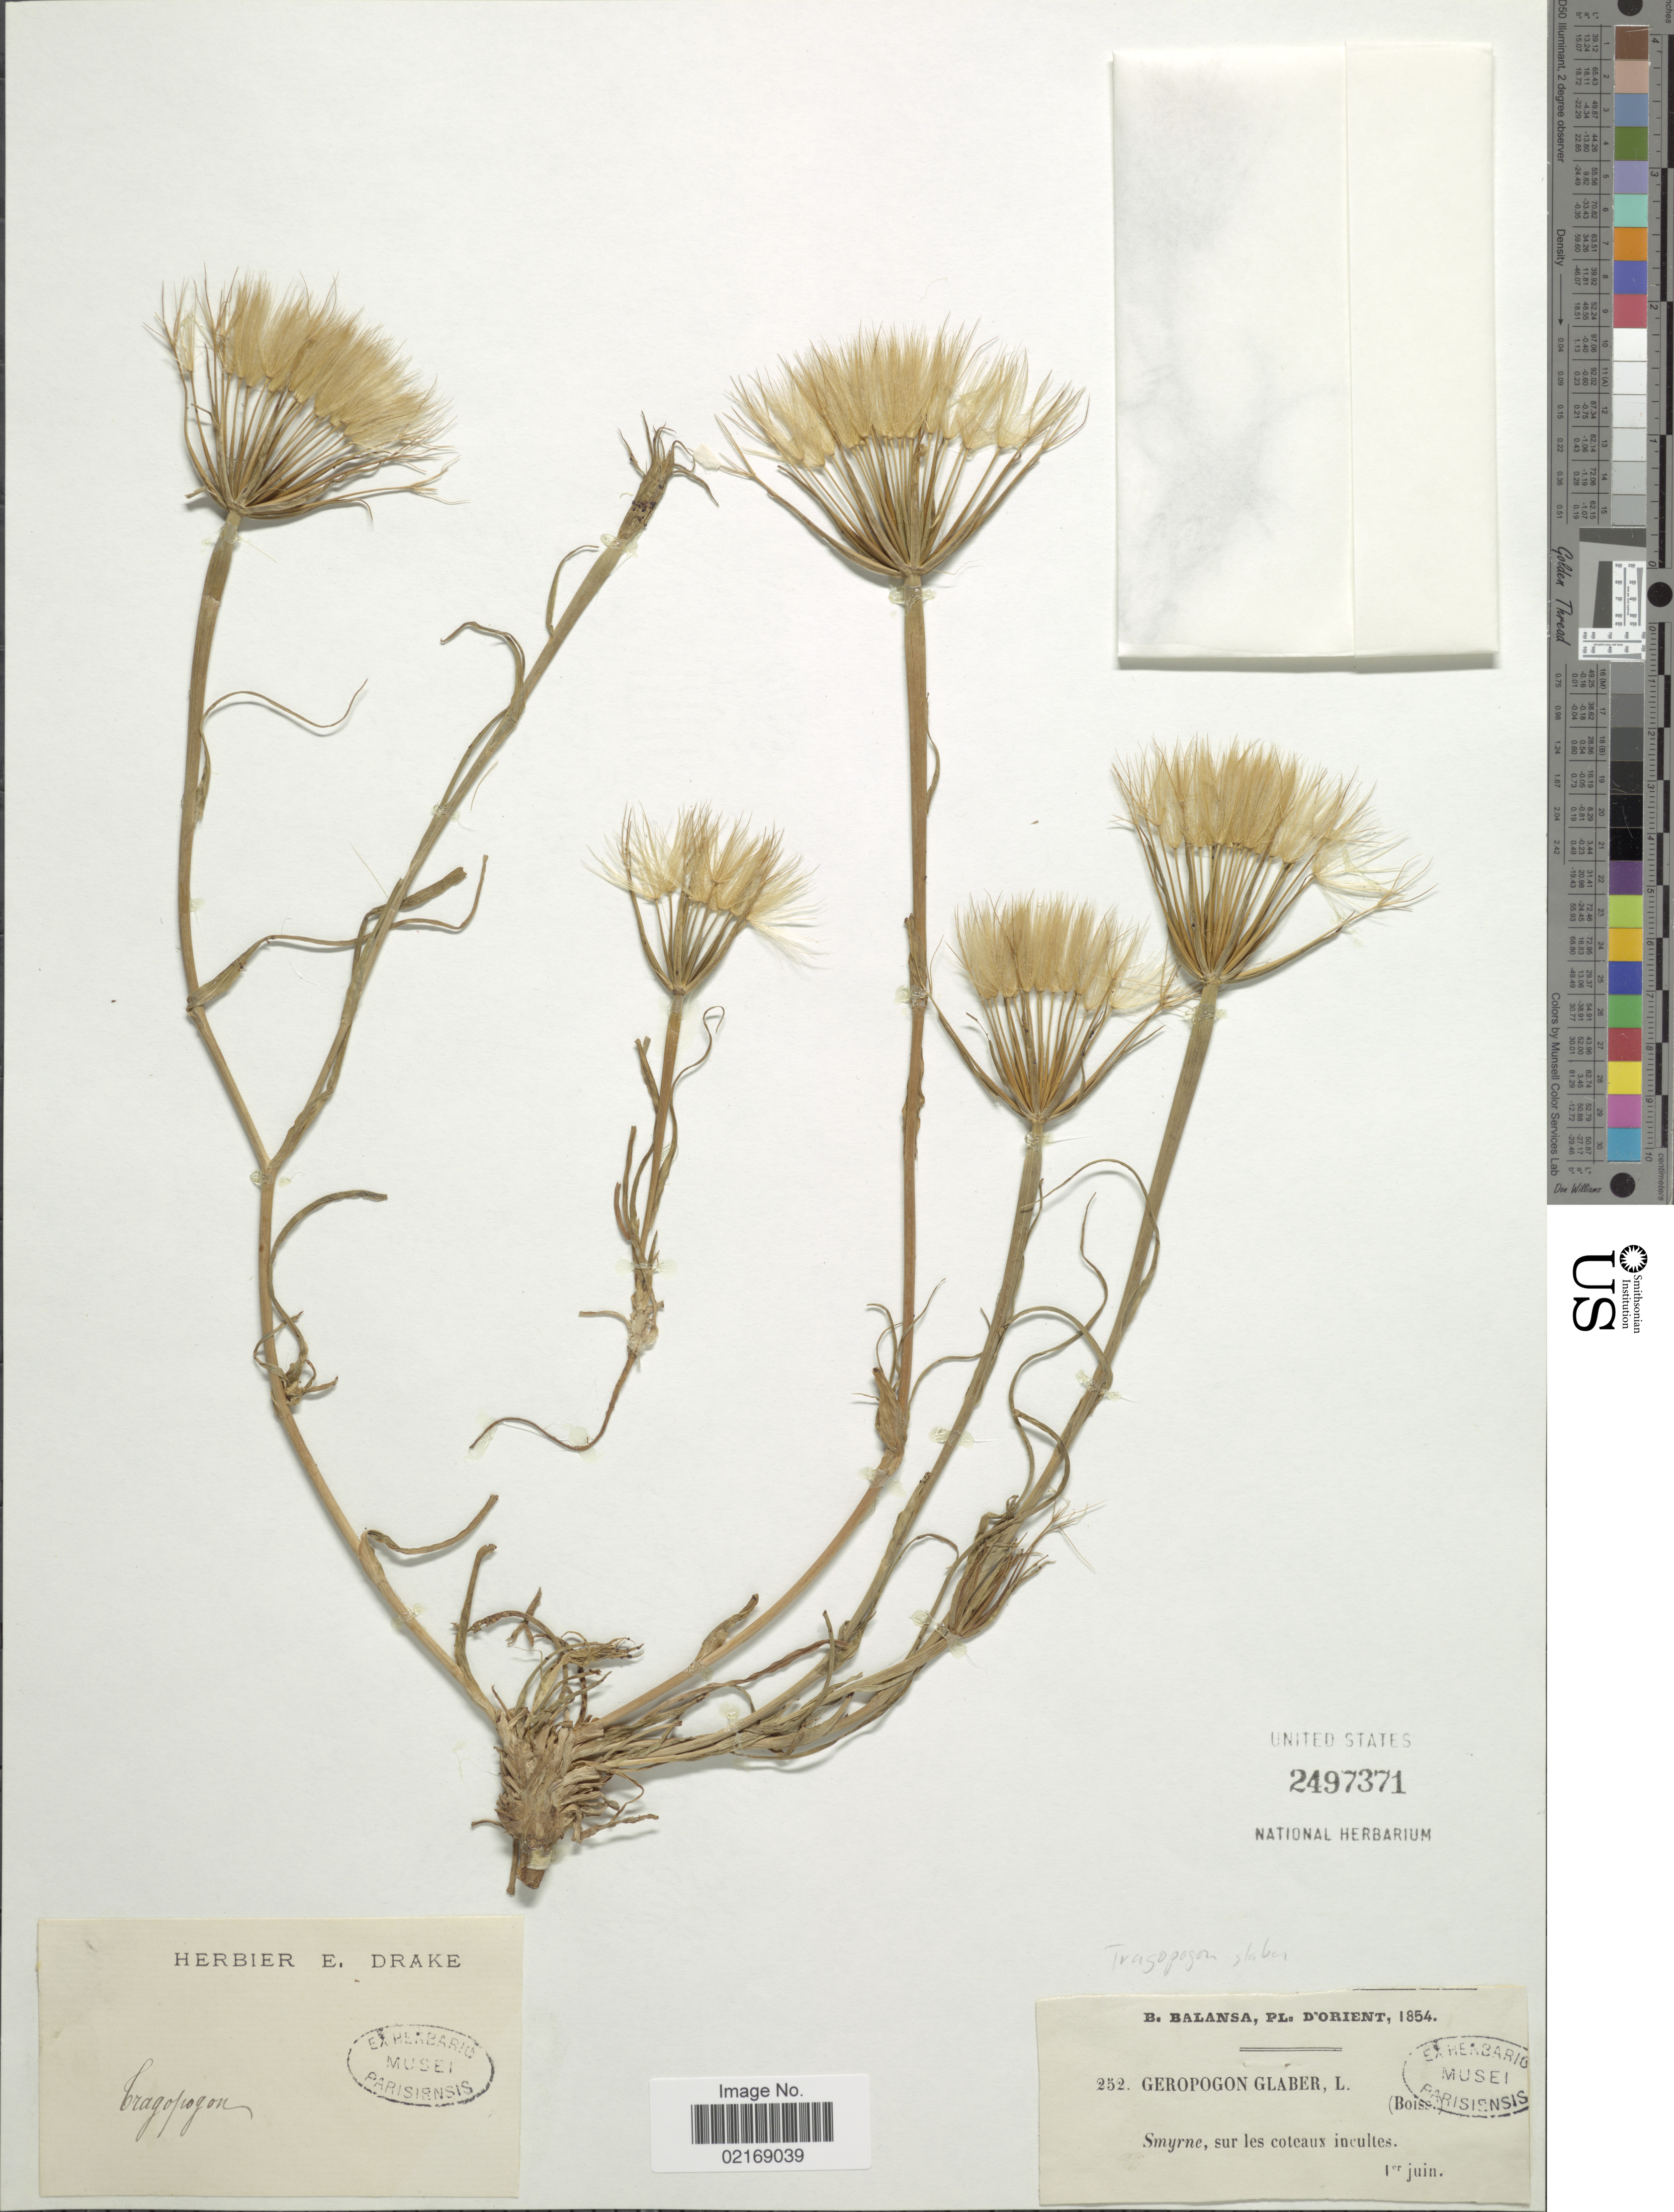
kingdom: Plantae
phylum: Tracheophyta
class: Magnoliopsida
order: Asterales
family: Asteraceae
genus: Geropogon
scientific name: Geropogon hybridus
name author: (L.) Sch. Bip.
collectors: B. Balansa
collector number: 252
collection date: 1854-06-01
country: Turkey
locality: Orient. Smyrne, sur les cotcaux incultes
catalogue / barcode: US 2497371